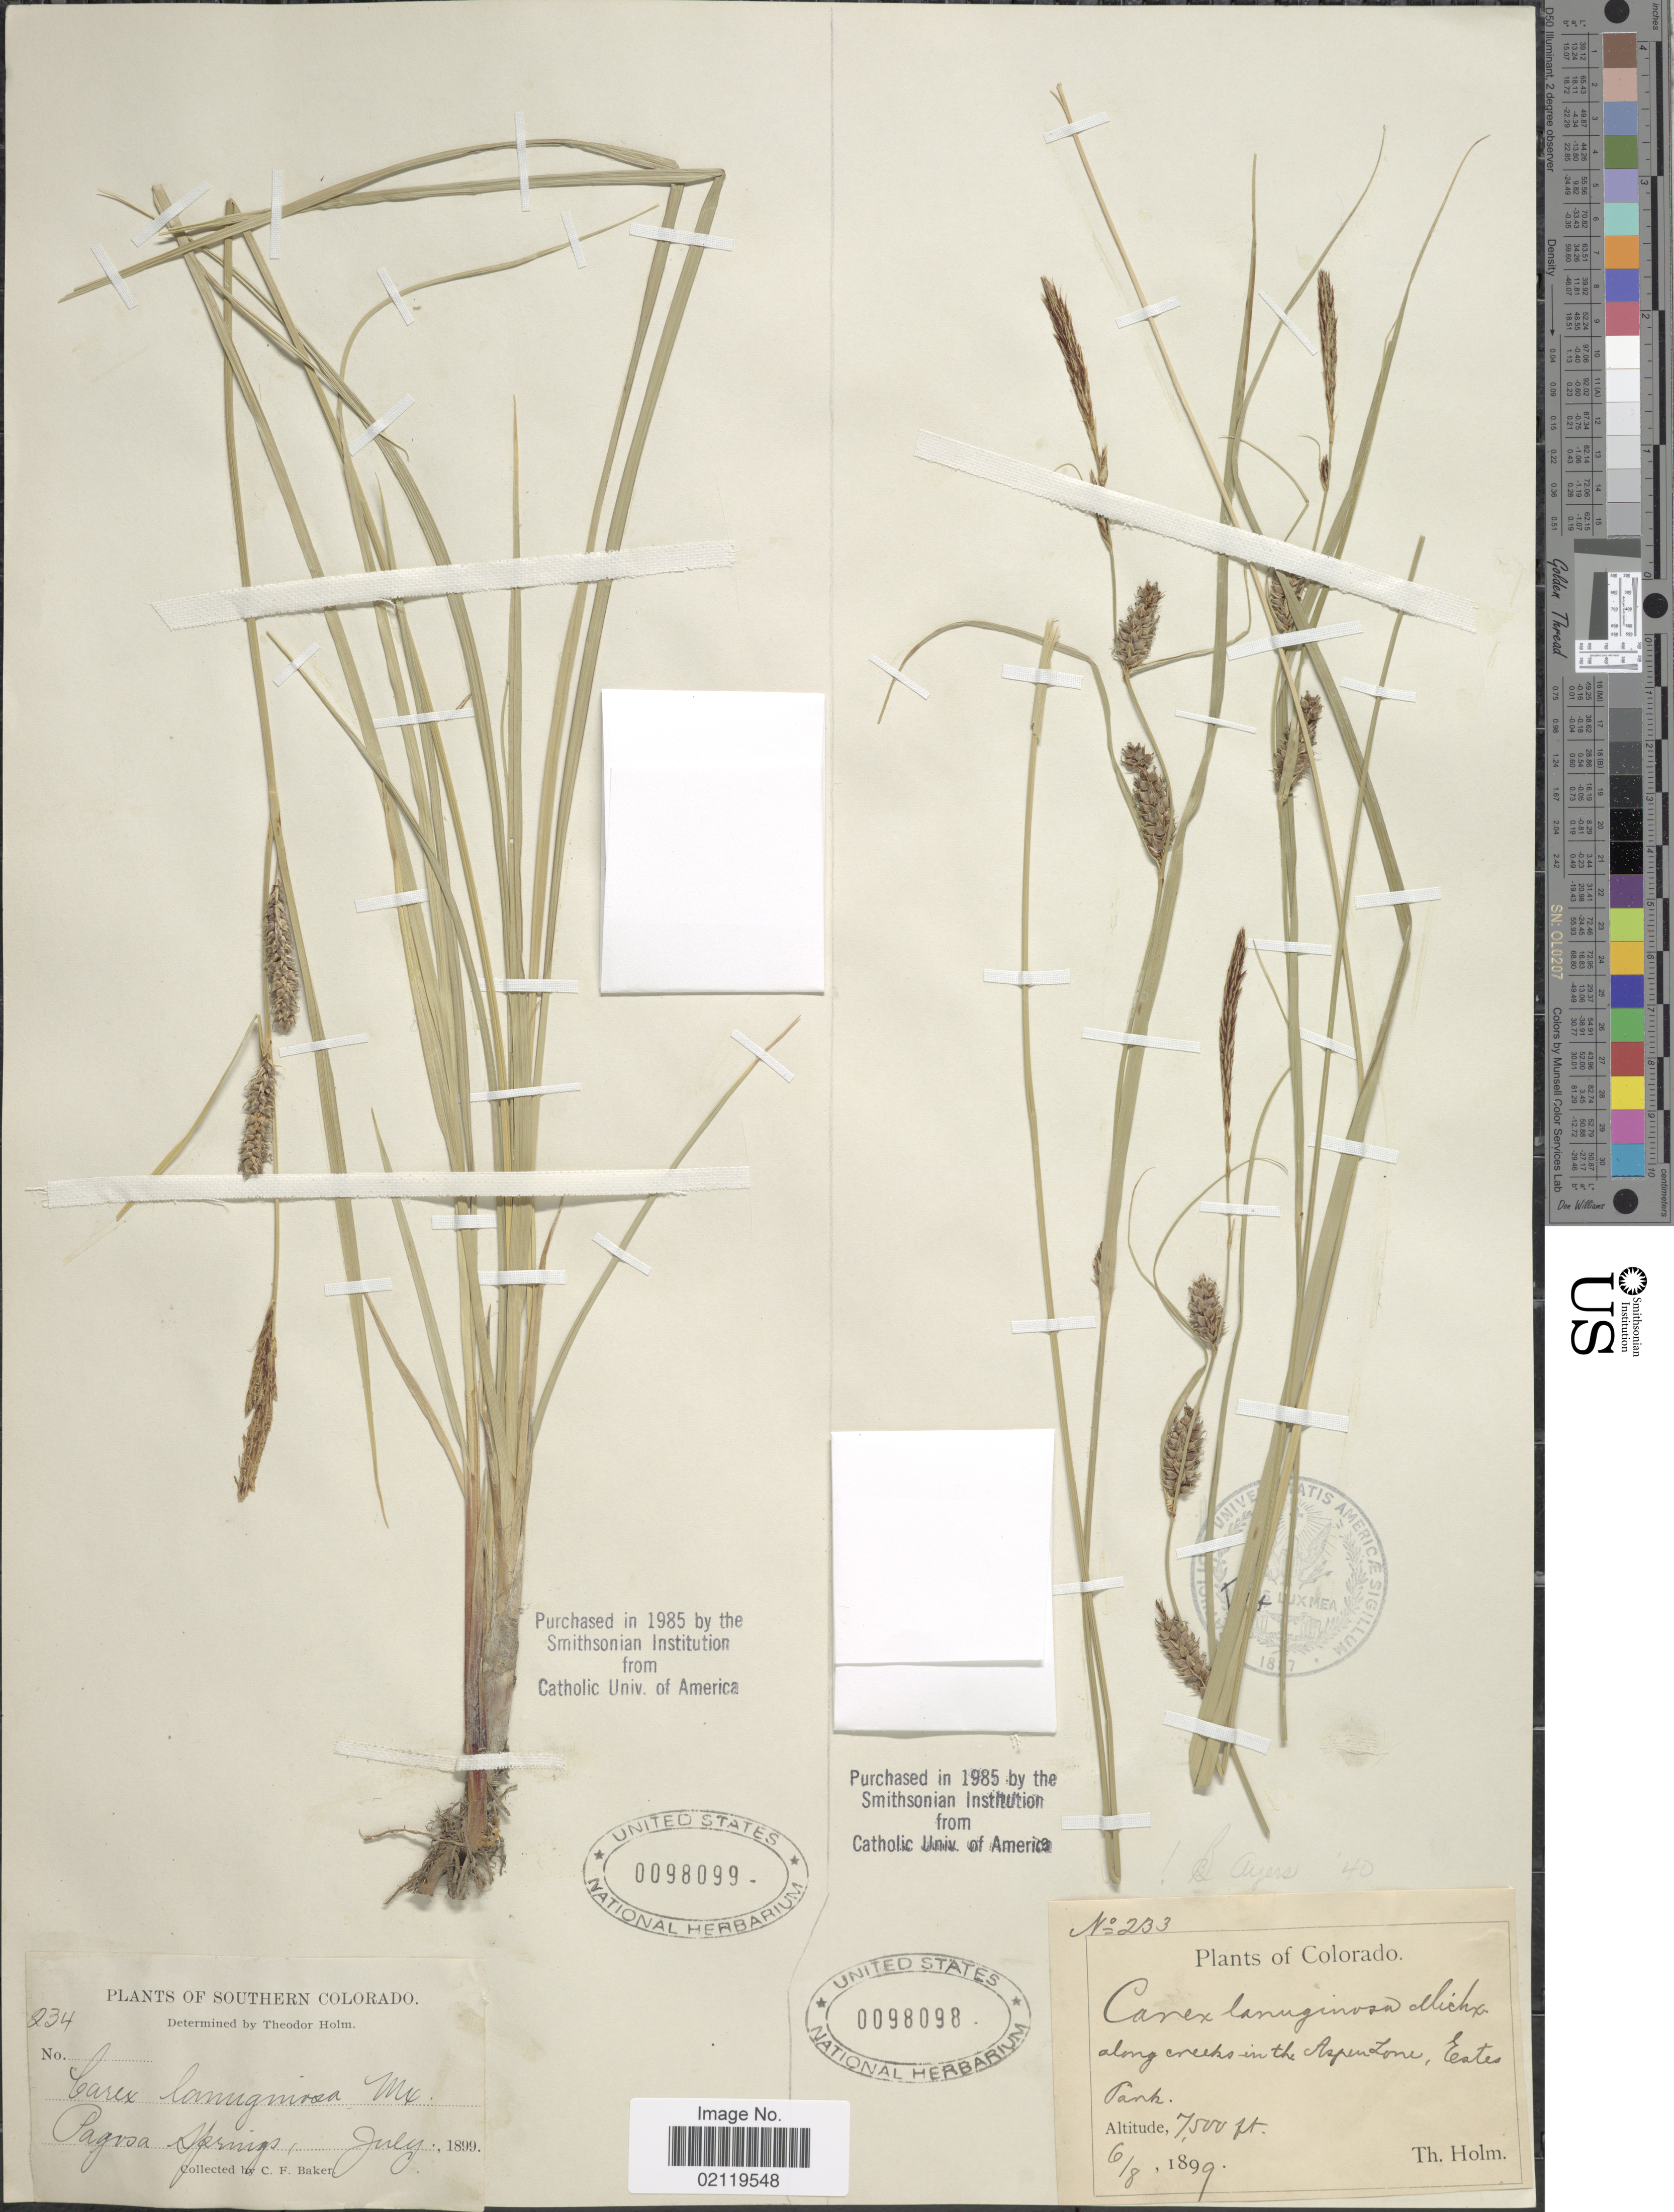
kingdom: Plantae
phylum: Tracheophyta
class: Liliopsida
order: Poales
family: Cyperaceae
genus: Carex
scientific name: Carex pellita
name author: Muhl. ex Willd.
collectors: T. Holm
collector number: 233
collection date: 1899-06-08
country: United States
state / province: Colorado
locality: Along creeks in the Aspen Zone, Estes Park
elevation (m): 2286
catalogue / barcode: US 98098-2